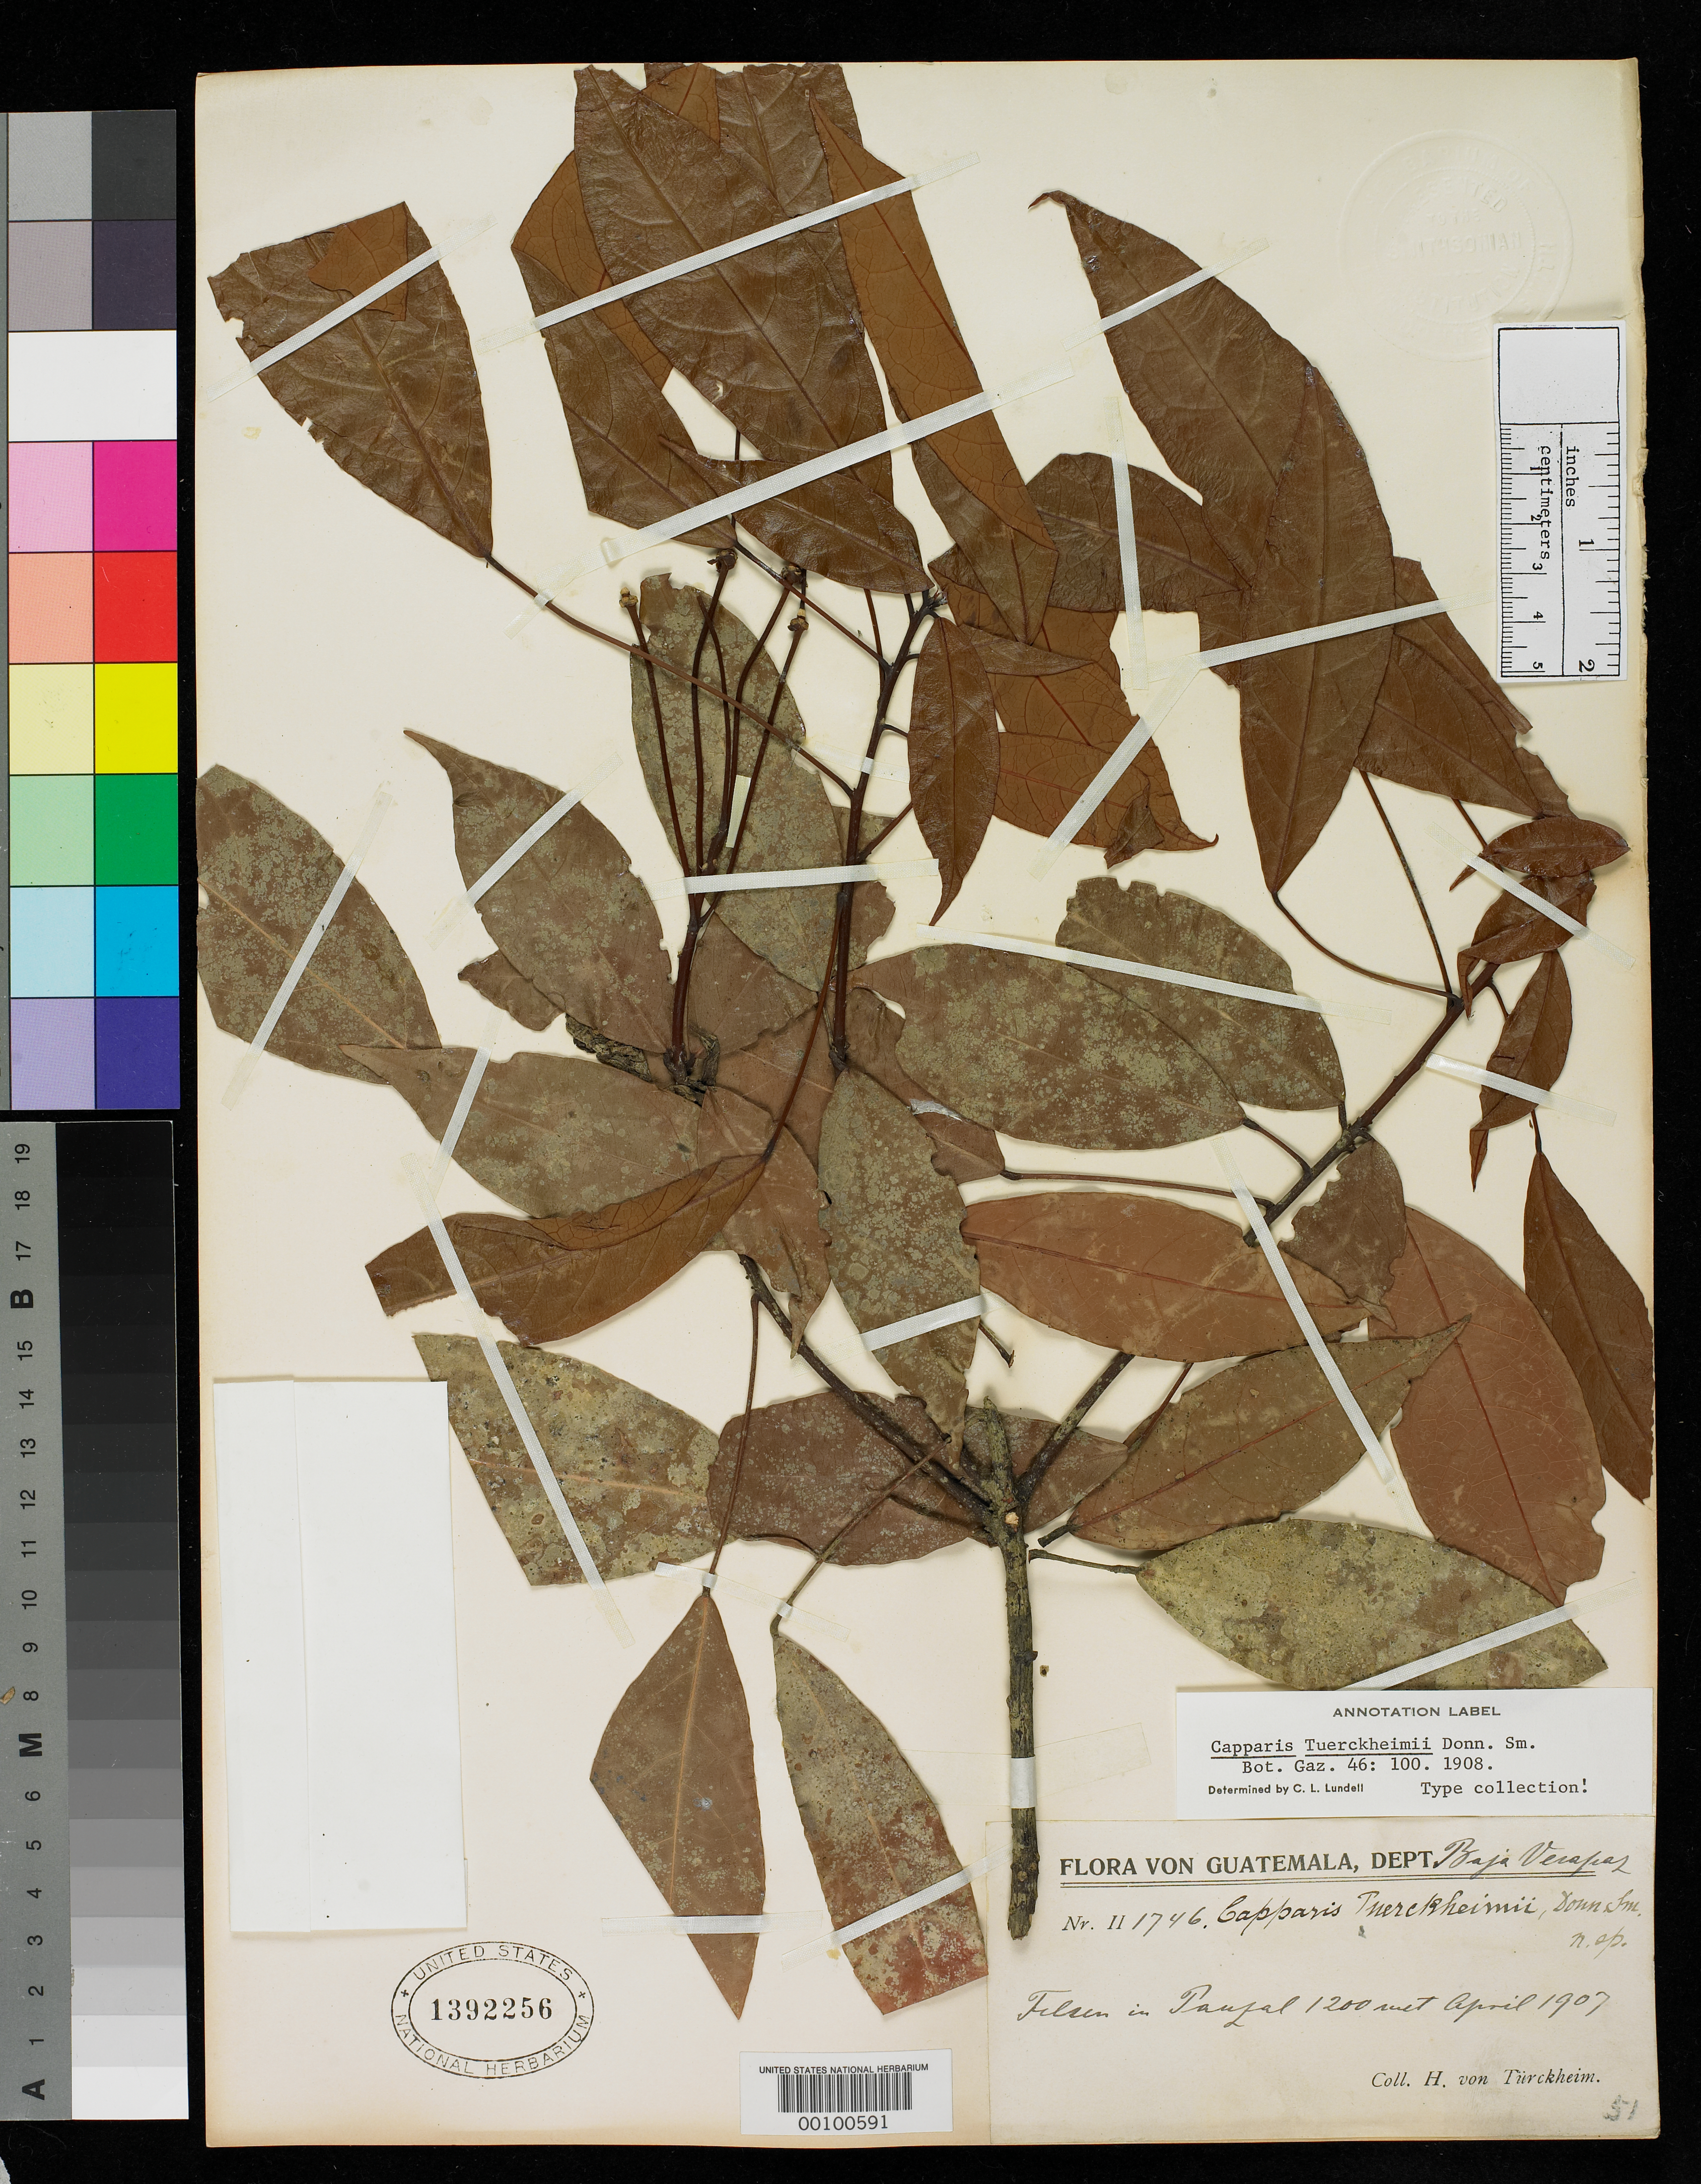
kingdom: Plantae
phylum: Tracheophyta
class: Magnoliopsida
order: Brassicales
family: Capparaceae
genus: Capparis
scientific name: Capparis tuerckheimii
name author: Donn. Sm.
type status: Type Collection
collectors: H. von Türckheim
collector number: II 1746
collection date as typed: Apr 1907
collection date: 1907-04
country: Guatemala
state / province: Baja Verapaz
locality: Panzal.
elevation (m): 1200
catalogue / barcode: US 1392256